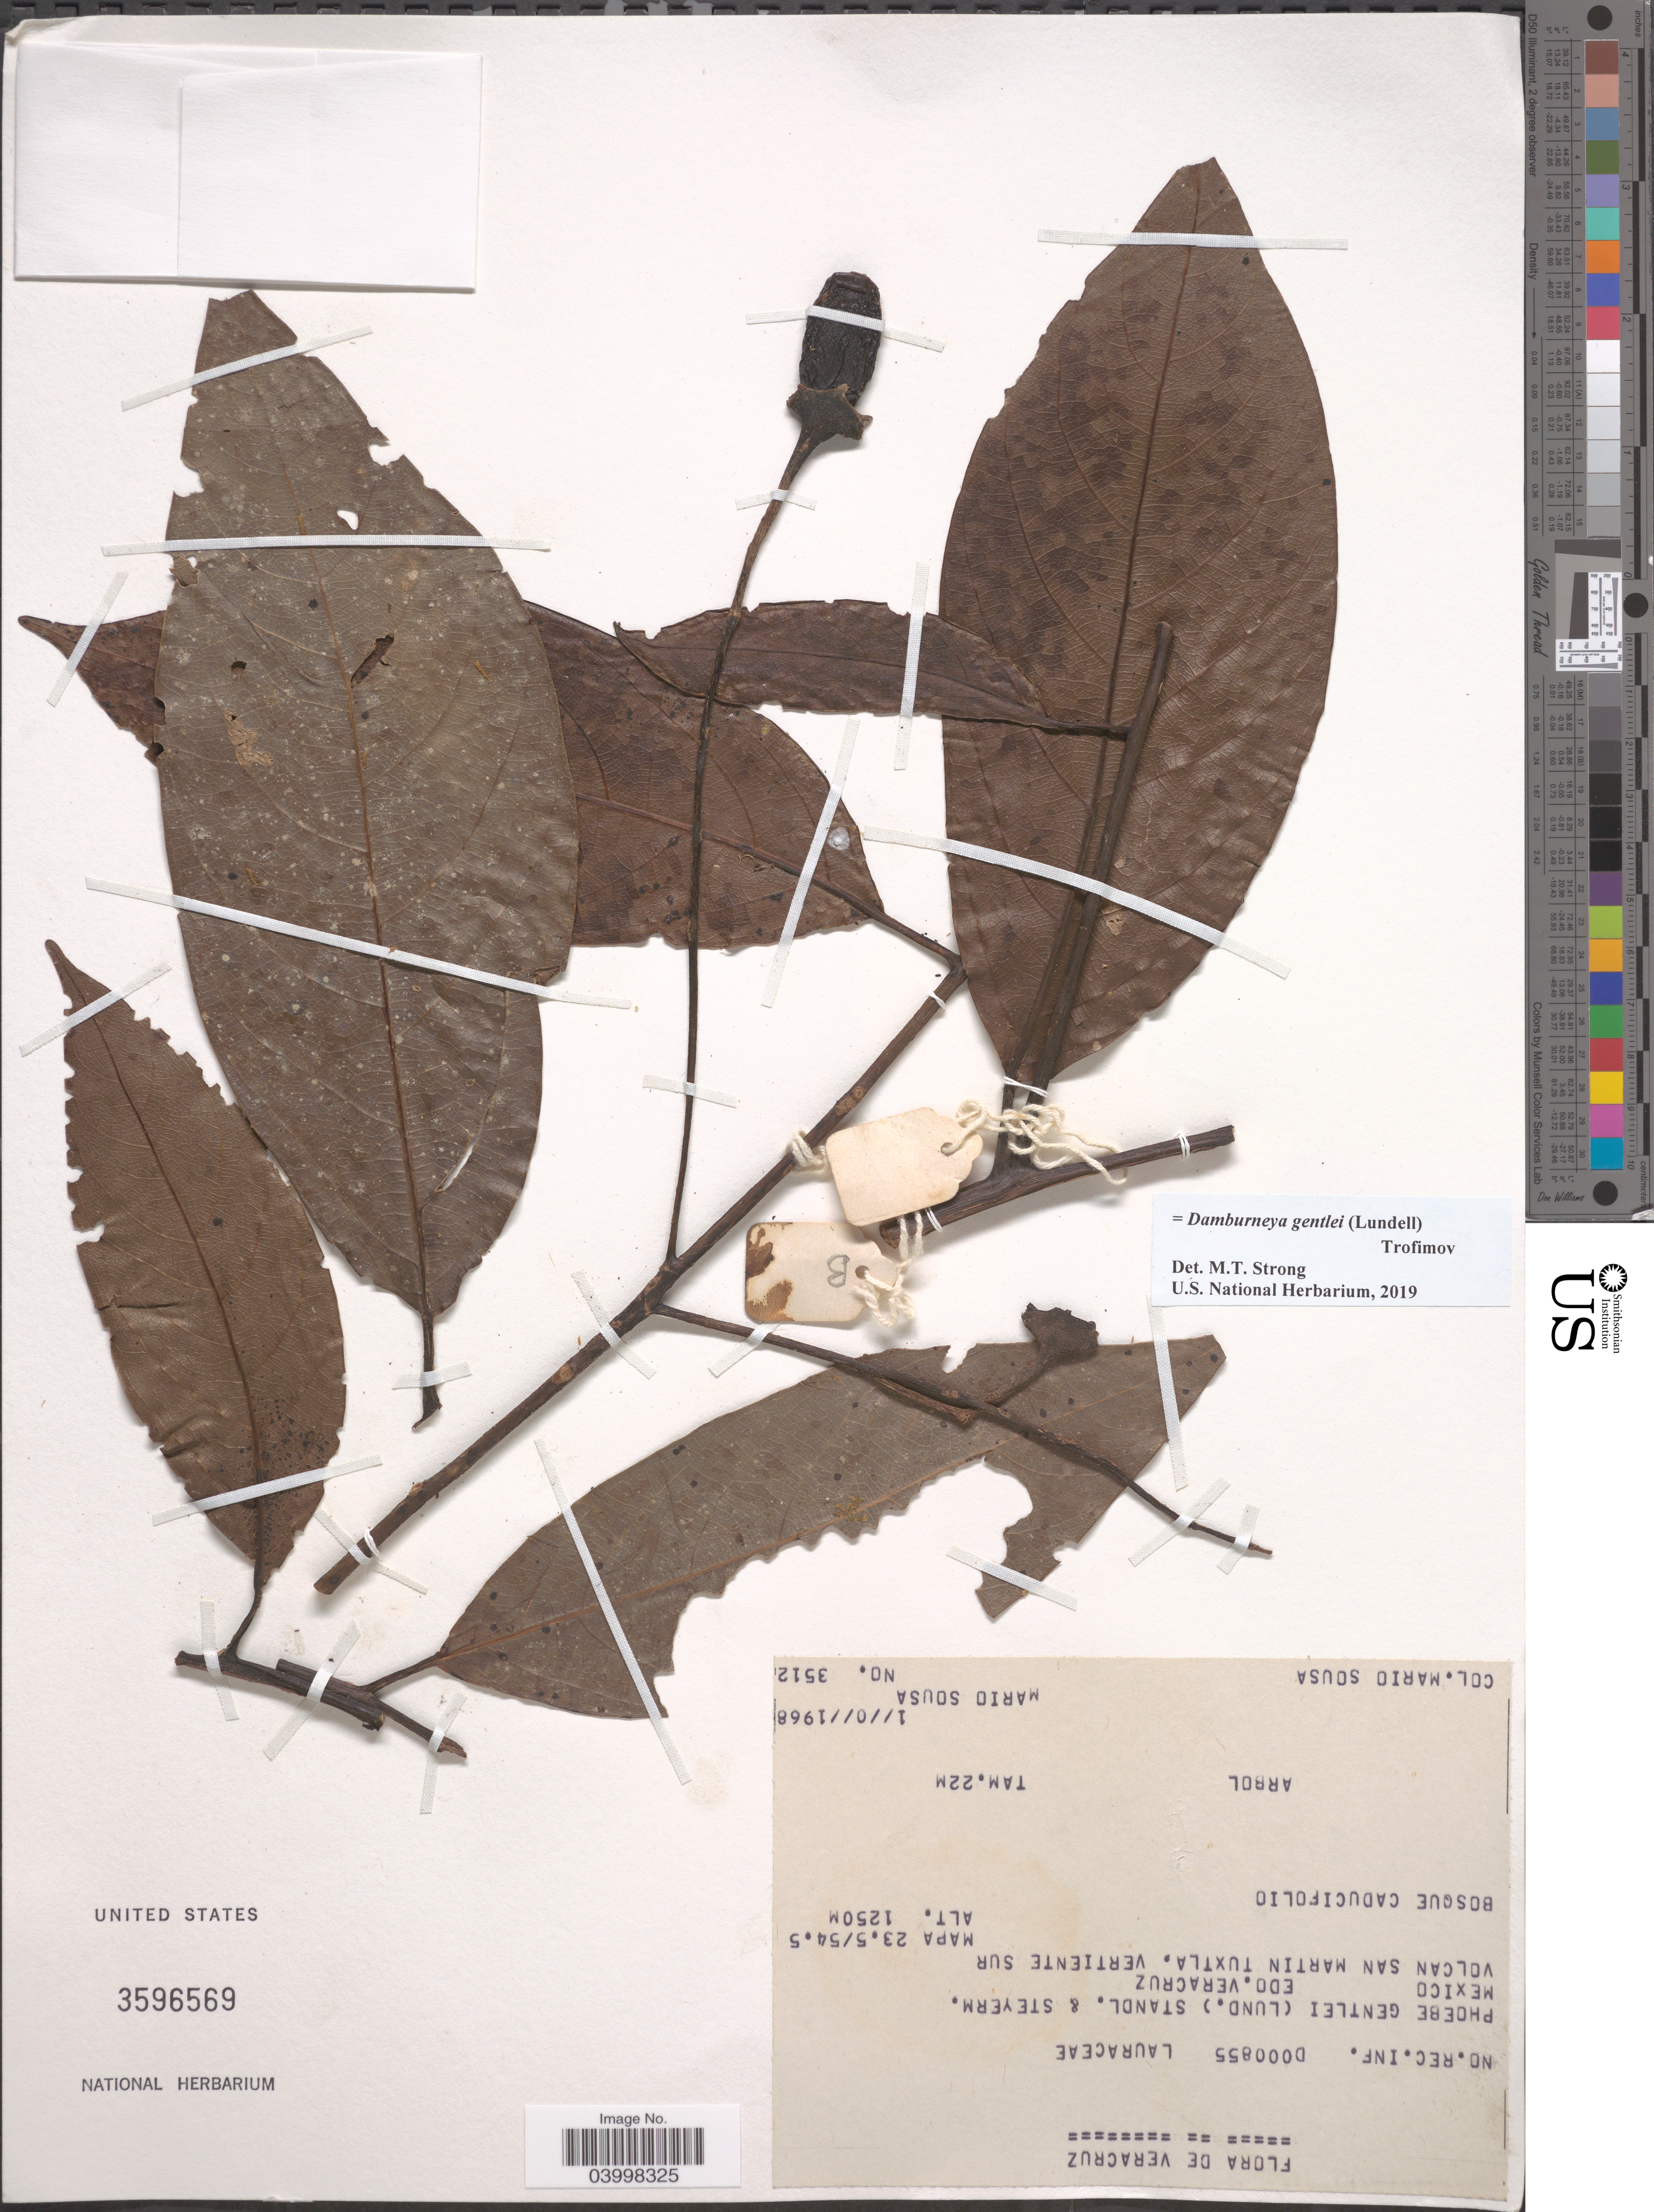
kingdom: Plantae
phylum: Tracheophyta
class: Magnoliopsida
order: Laurales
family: Lauraceae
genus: Damburneya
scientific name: Damburneya gentlei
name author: (Lundell) Trofimov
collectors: M. Sousa S.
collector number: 3512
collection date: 1968-01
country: Mexico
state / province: Veracruz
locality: Edo. Veracruz. Volcan San Martin Tuxtla. Vertiente Sur. Mapa 23.5/54.5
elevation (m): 1250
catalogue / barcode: US 3596569